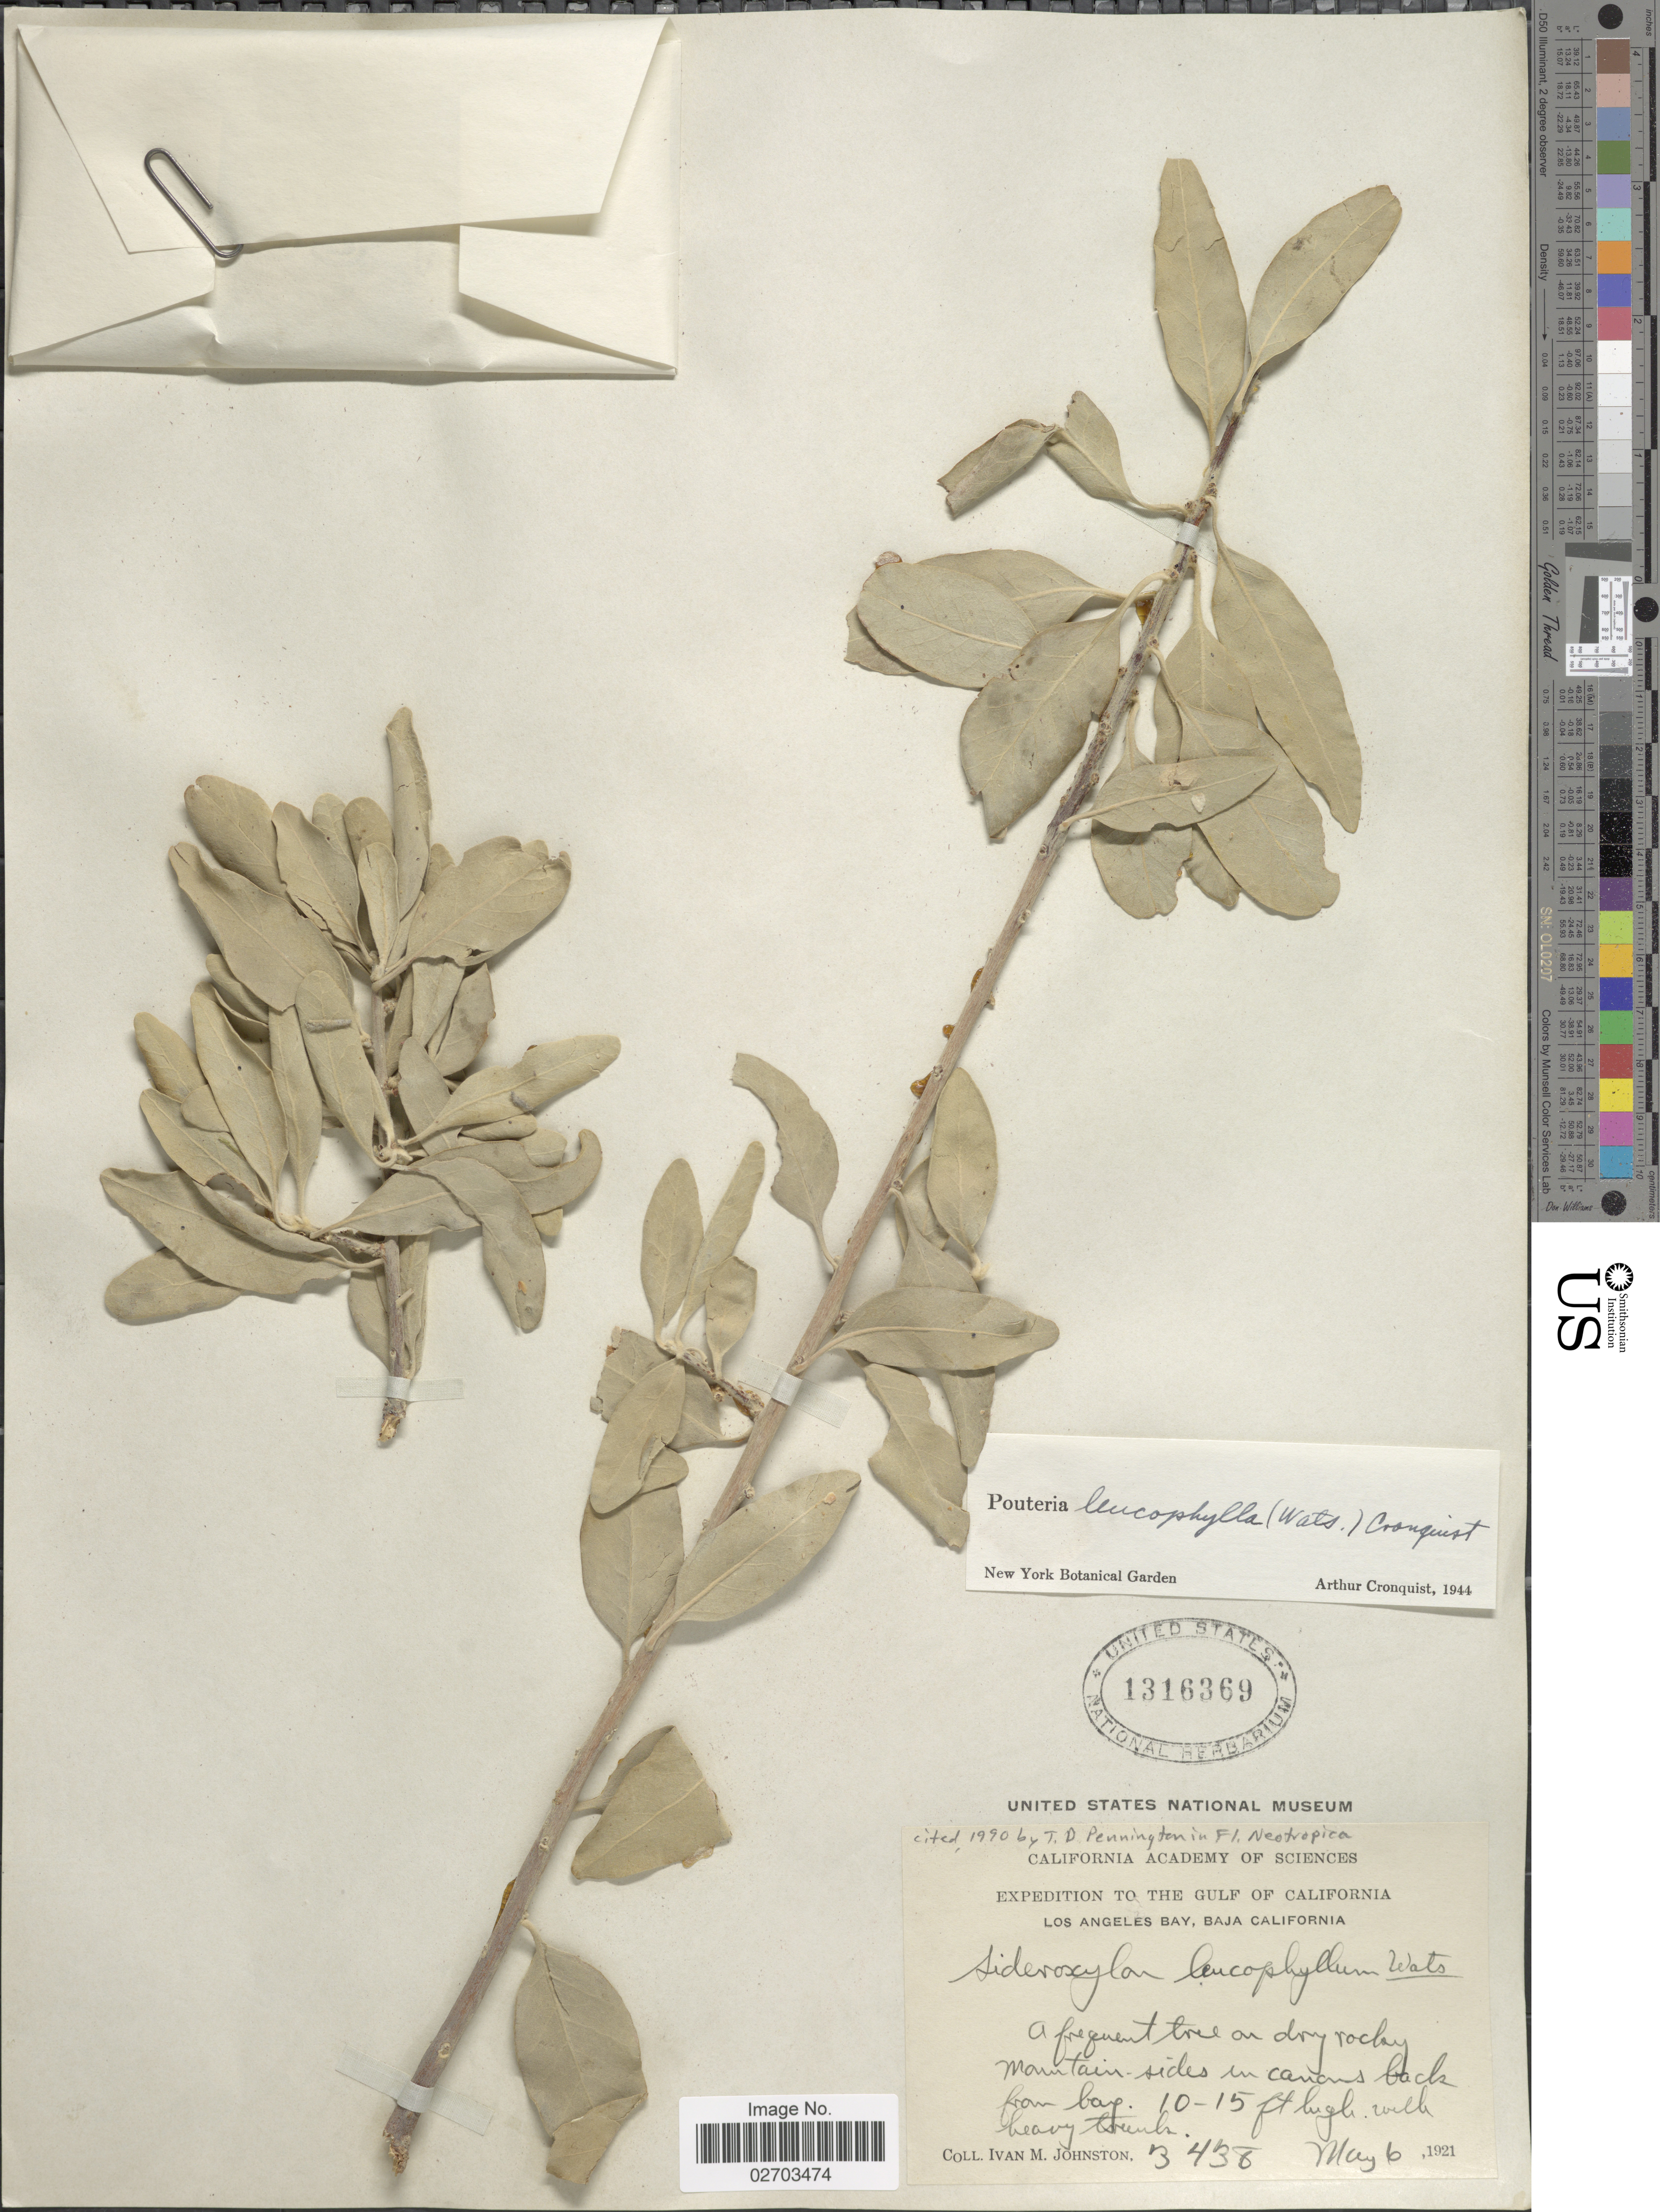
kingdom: Plantae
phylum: Tracheophyta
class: Magnoliopsida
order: Ericales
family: Sapotaceae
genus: Sideroxylon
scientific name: Sideroxylon leucophyllum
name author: S. Watson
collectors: I.M. Johnston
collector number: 3438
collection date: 1921-05-06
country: Mexico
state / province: Baja California Norte / Baja California Sur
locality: The Gulf Of California, Los Angeles Bay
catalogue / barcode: US 1316369